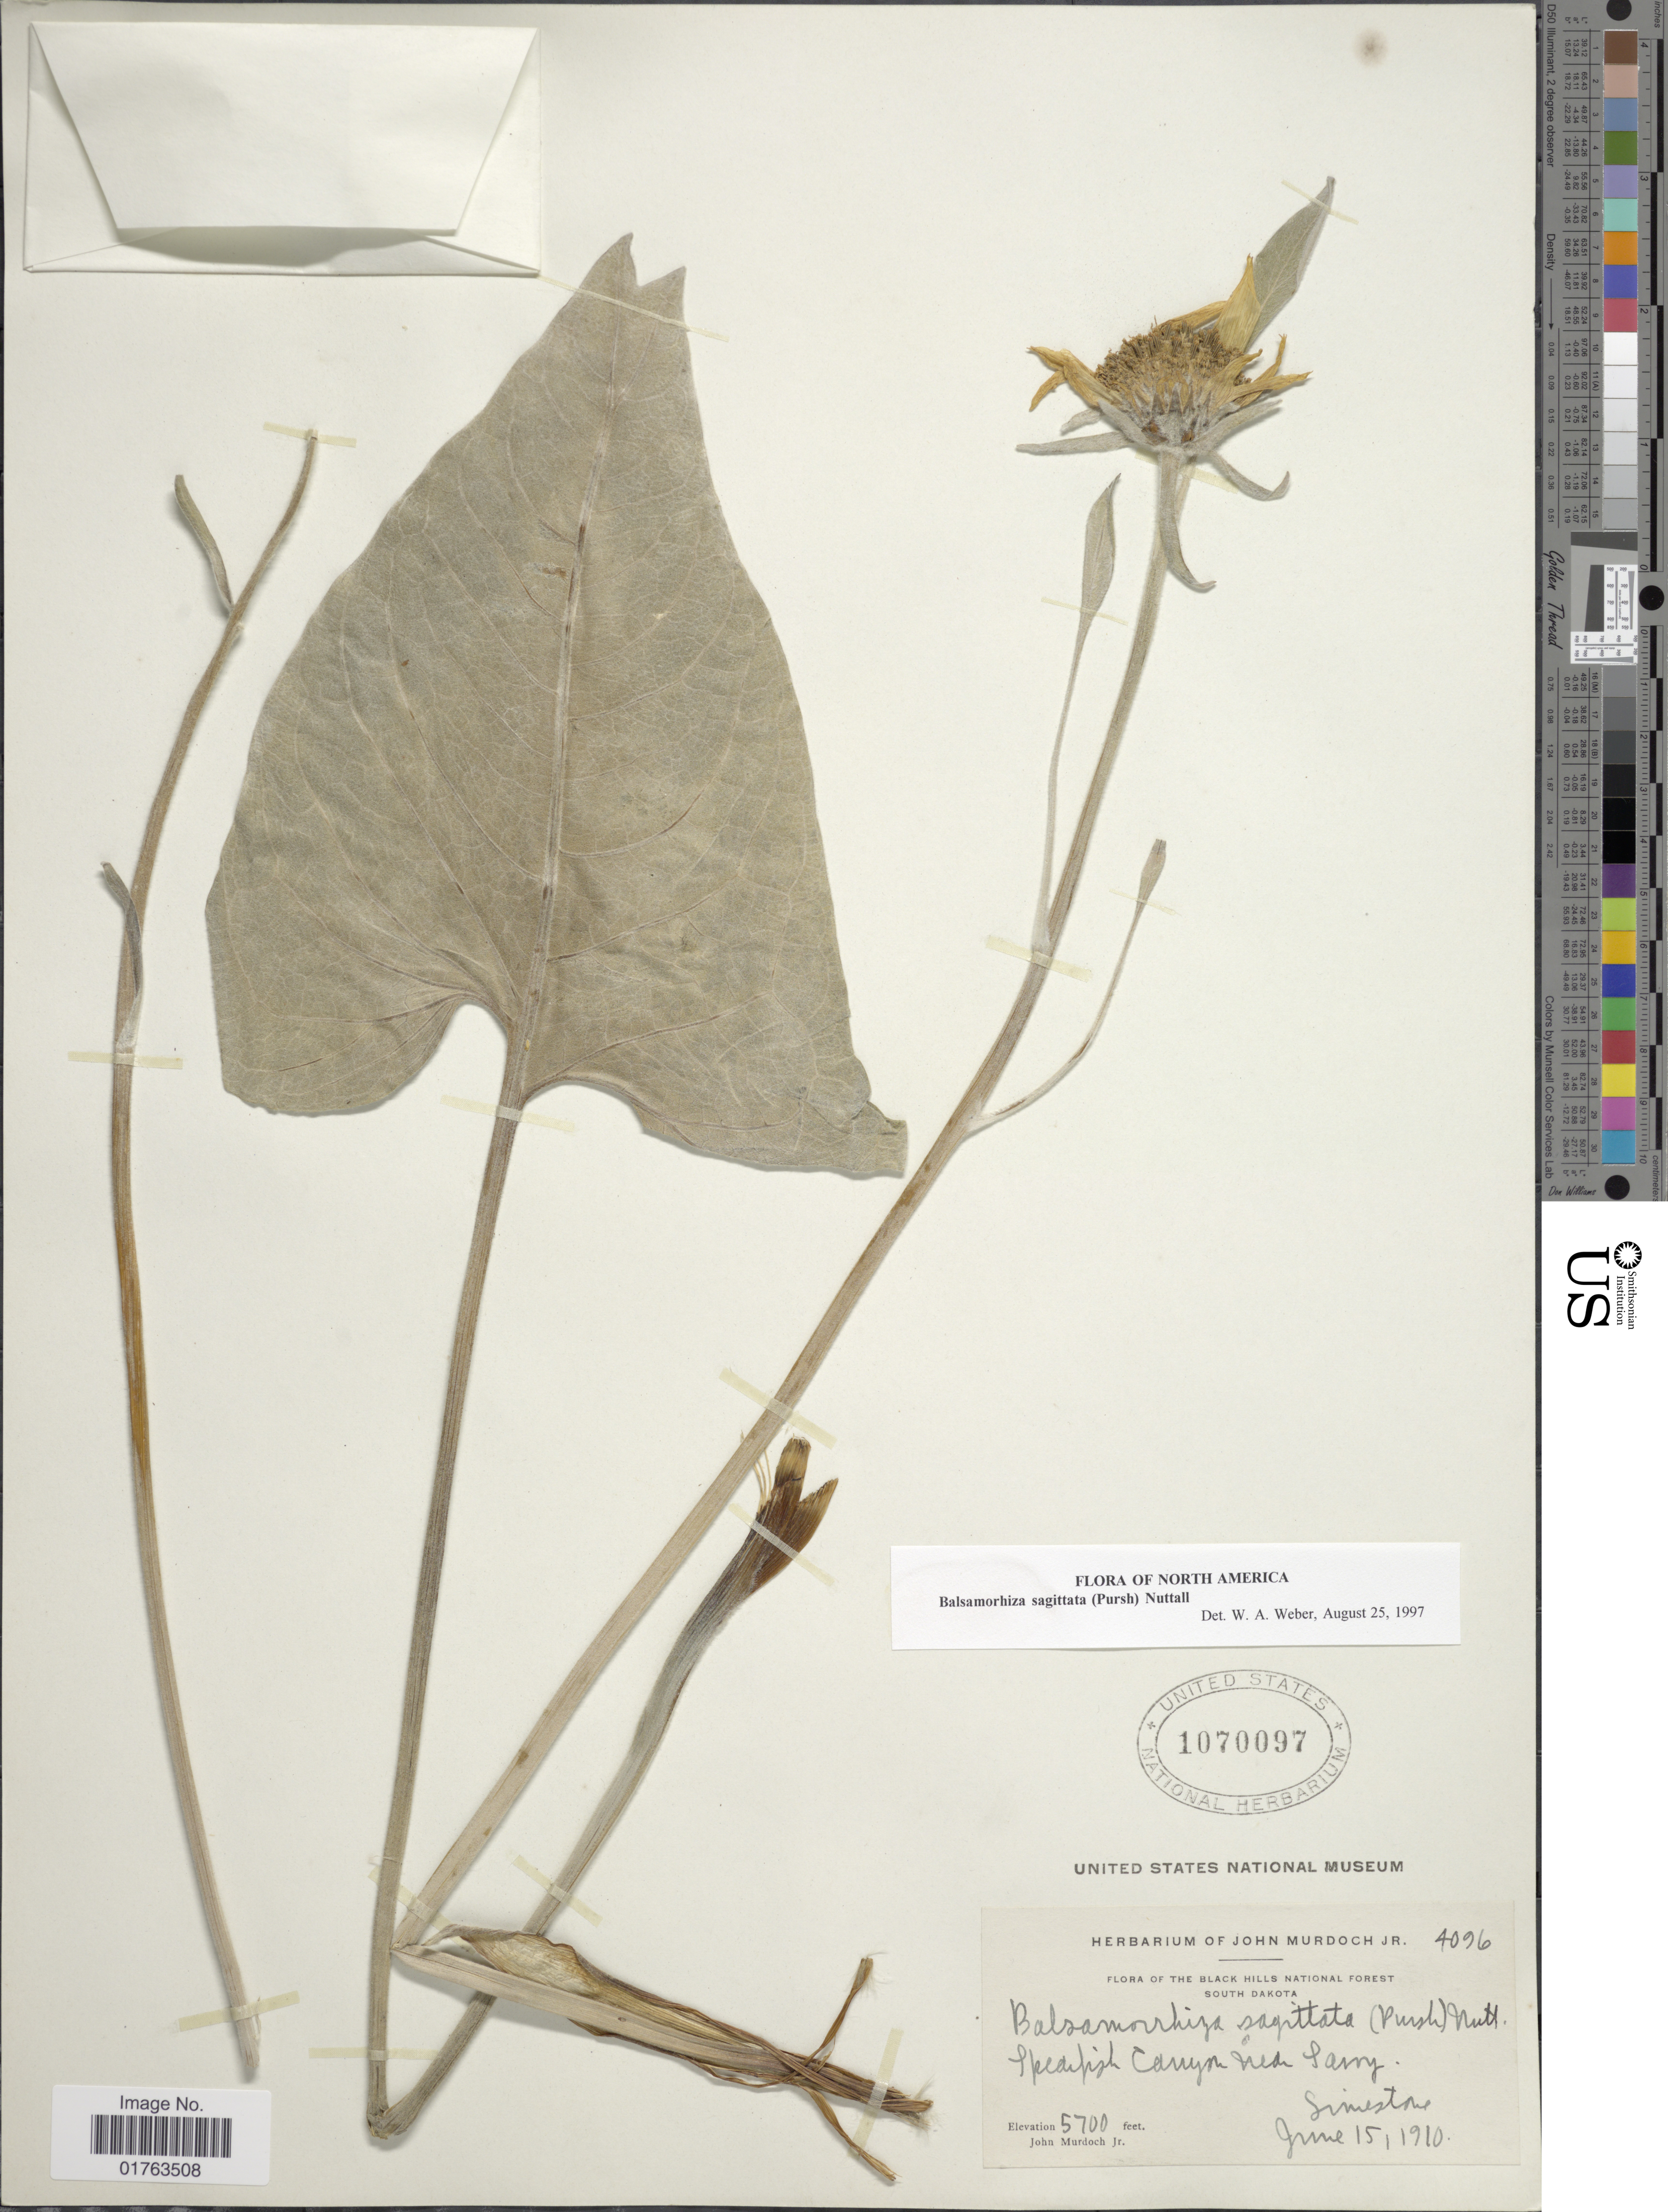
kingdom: Plantae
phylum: Tracheophyta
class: Magnoliopsida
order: Asterales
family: Asteraceae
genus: Balsamorhiza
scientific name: Balsamorhiza sagittata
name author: (Pursh) Nutt.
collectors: J. Murdoch Jr.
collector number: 4096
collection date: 1910-06-15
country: United States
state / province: South Dakota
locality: The Black Hills National Forest, Spearfish Canyon near Savoy, Limestone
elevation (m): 1737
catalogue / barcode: US 1070097